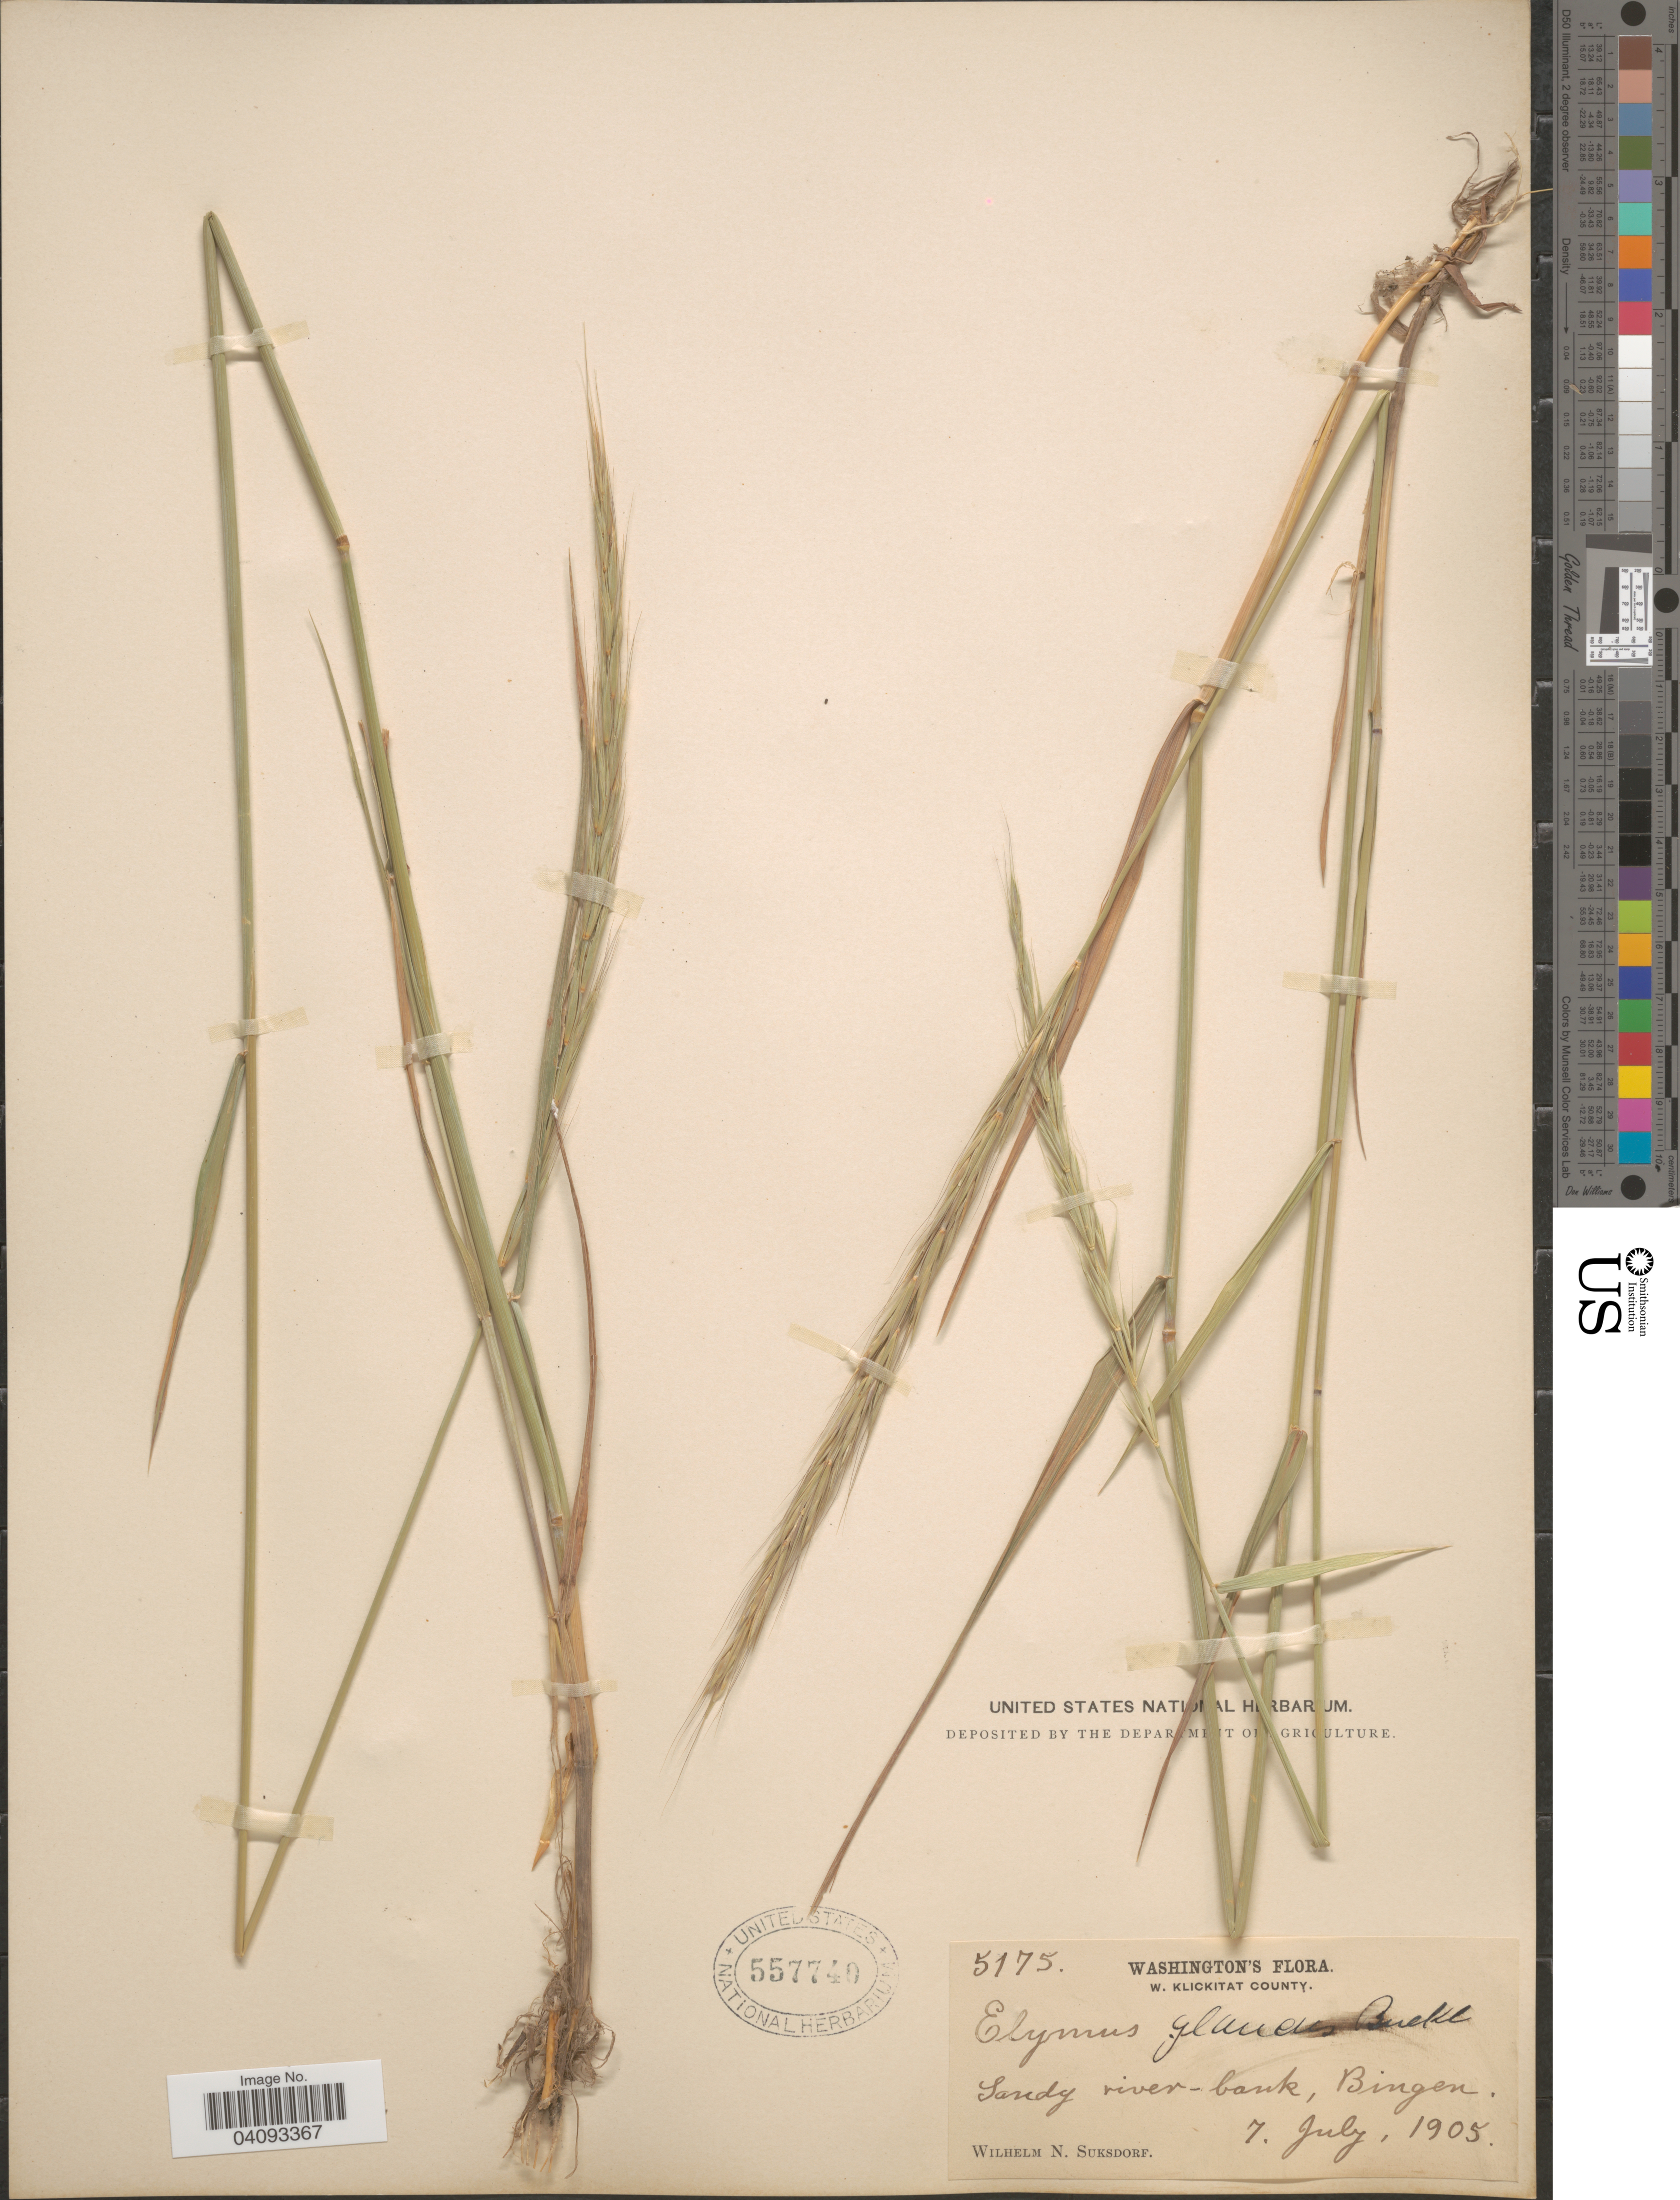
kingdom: Plantae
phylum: Tracheophyta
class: Liliopsida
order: Poales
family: Poaceae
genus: Elymus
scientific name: Elymus glaucus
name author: Buckley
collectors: W. N. Suksdorf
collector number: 5175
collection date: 1905-07-07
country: United States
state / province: Washington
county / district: Klickitat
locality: W. Klickitat County. Sandy river-bank, Bingen.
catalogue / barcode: US 557740